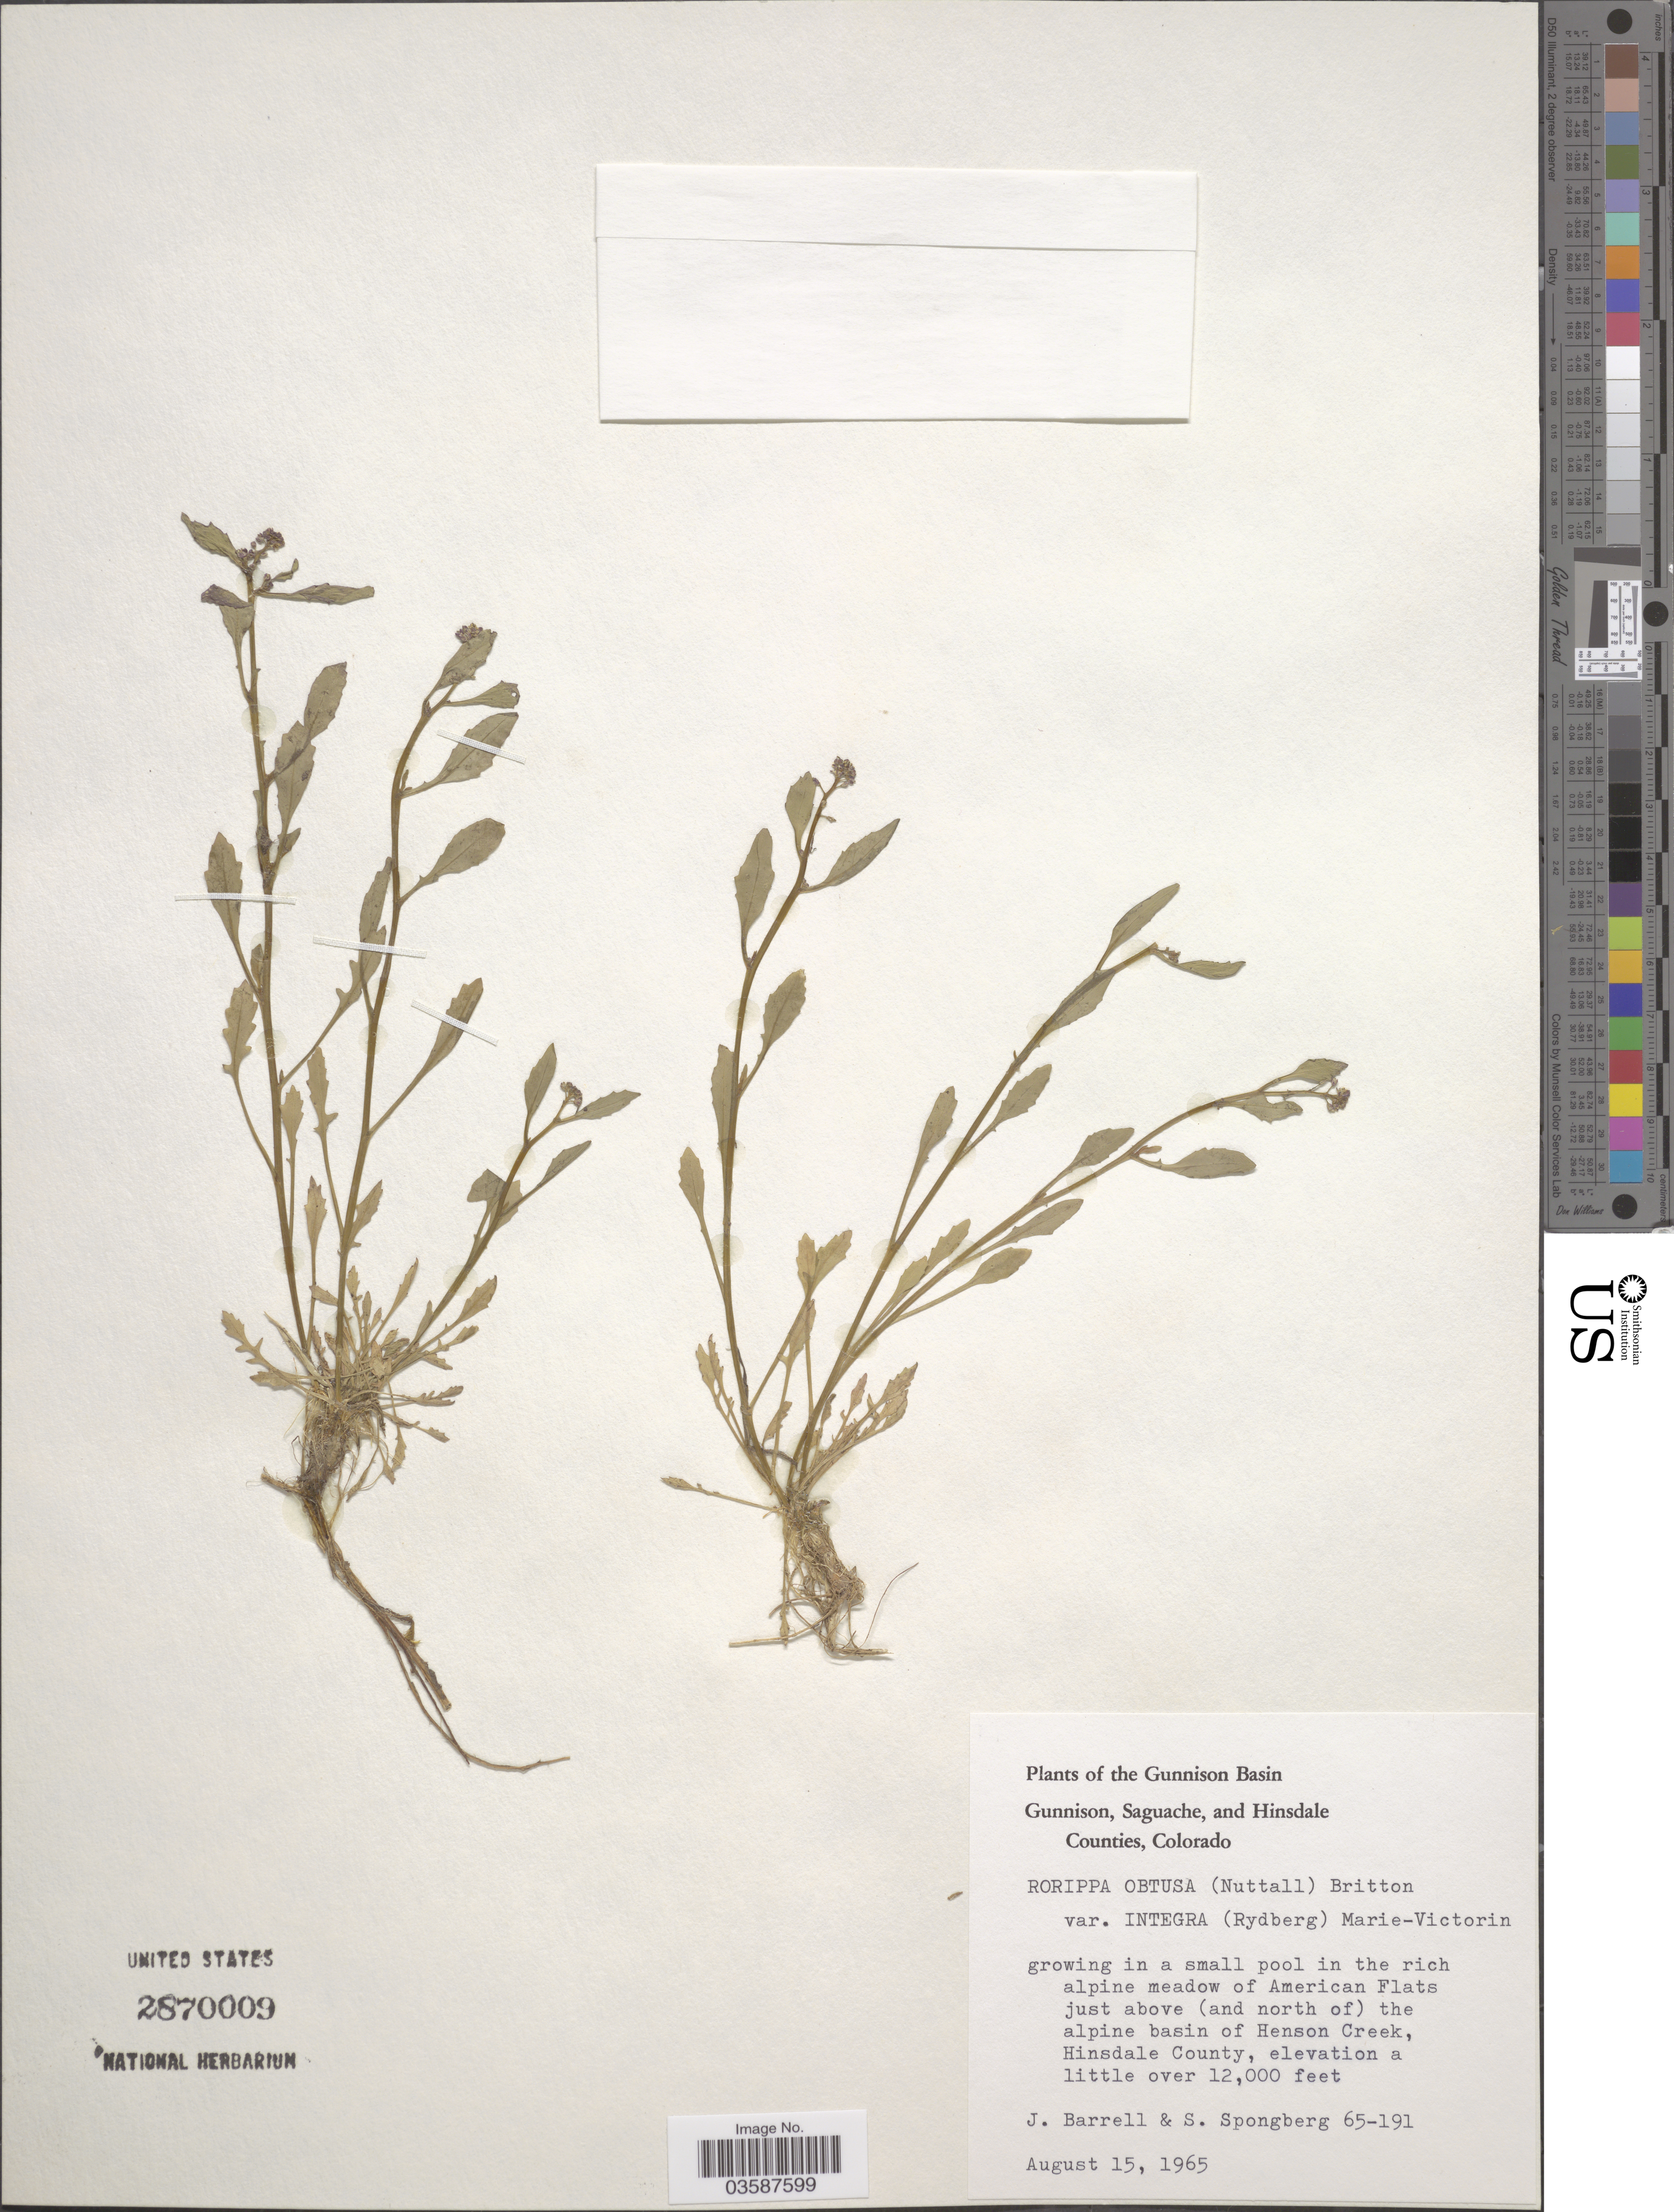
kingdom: Plantae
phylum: Tracheophyta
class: Magnoliopsida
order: Brassicales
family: Brassicaceae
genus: Rorippa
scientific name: Rorippa teres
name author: (Michx.) Stuckey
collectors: J. Barrell & S. A.Spongberg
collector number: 65-191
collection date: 1965-08-15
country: United States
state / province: Colorado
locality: The Gunnison Basin. In a small pool in the rich alpine meadow of American Flats just above (and north of) the alpine basin of Henson Creek, Hinsdale County.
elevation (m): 3658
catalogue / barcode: US 2870009